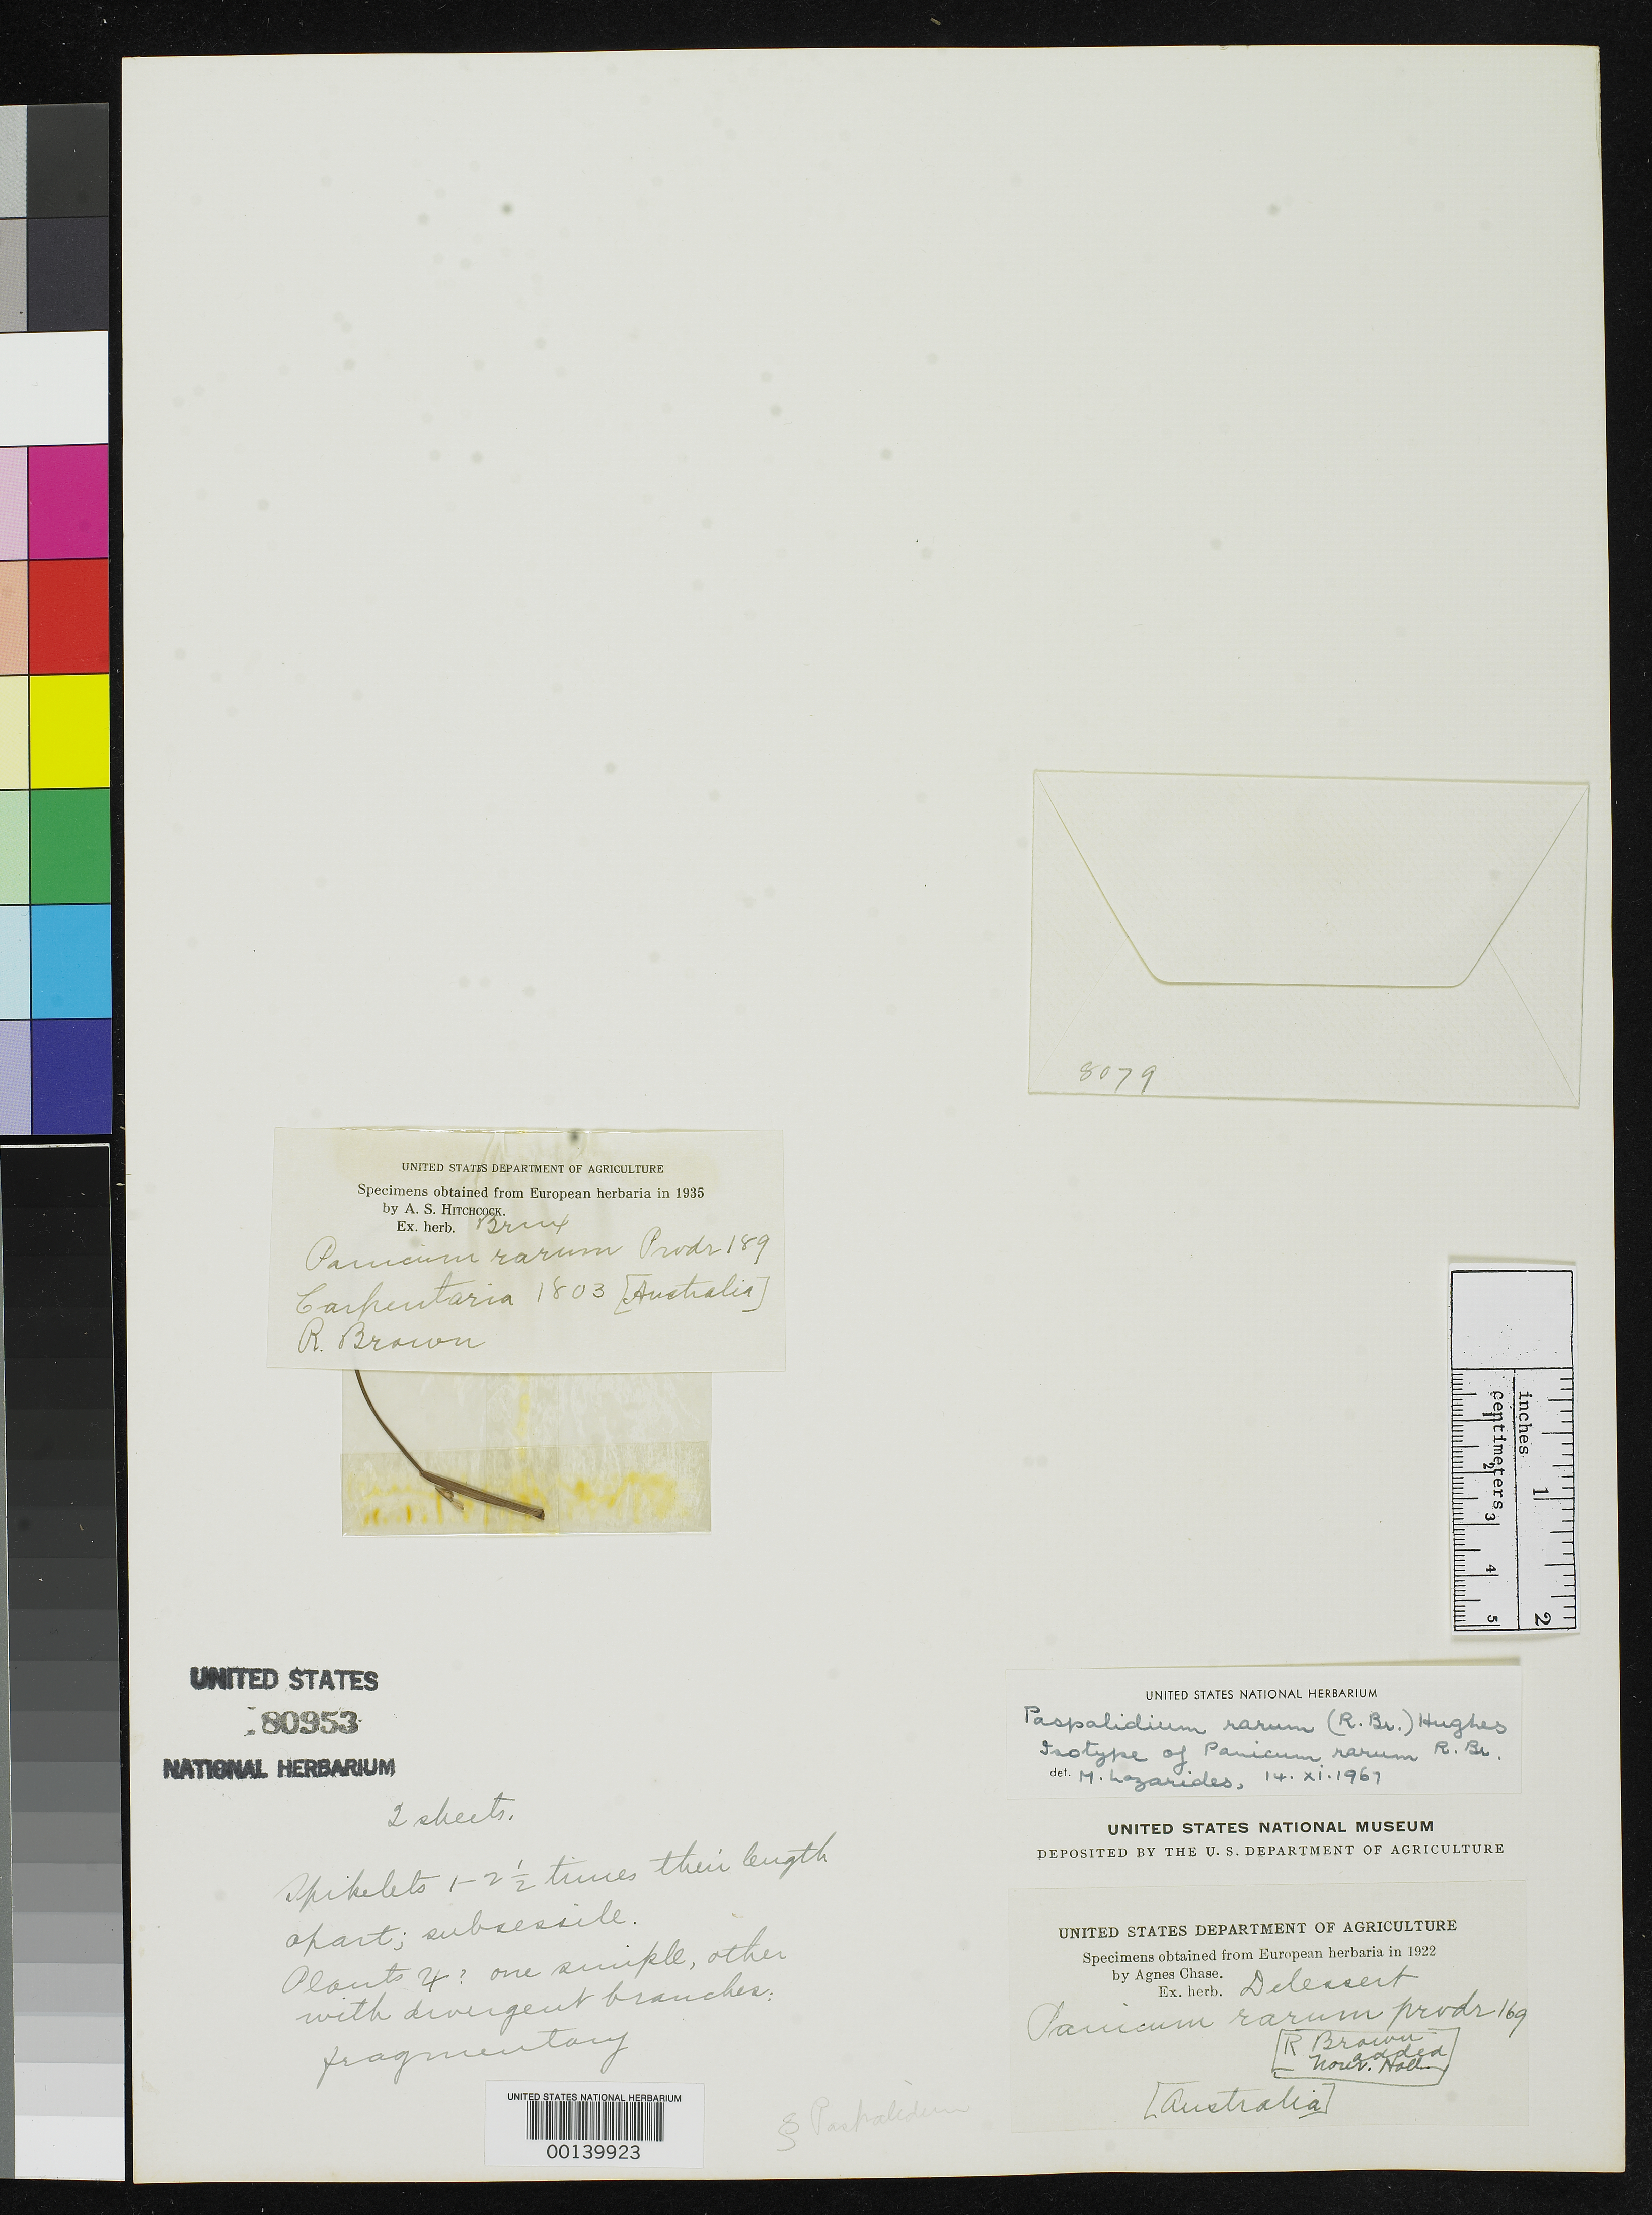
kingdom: Plantae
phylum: Tracheophyta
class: Liliopsida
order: Poales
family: Poaceae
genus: Panicum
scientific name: Panicum rarum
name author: R. Br.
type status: Type Fragment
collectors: W. T. Aiton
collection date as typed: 1803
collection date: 1803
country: Australia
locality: Carpentaria.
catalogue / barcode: US 80953